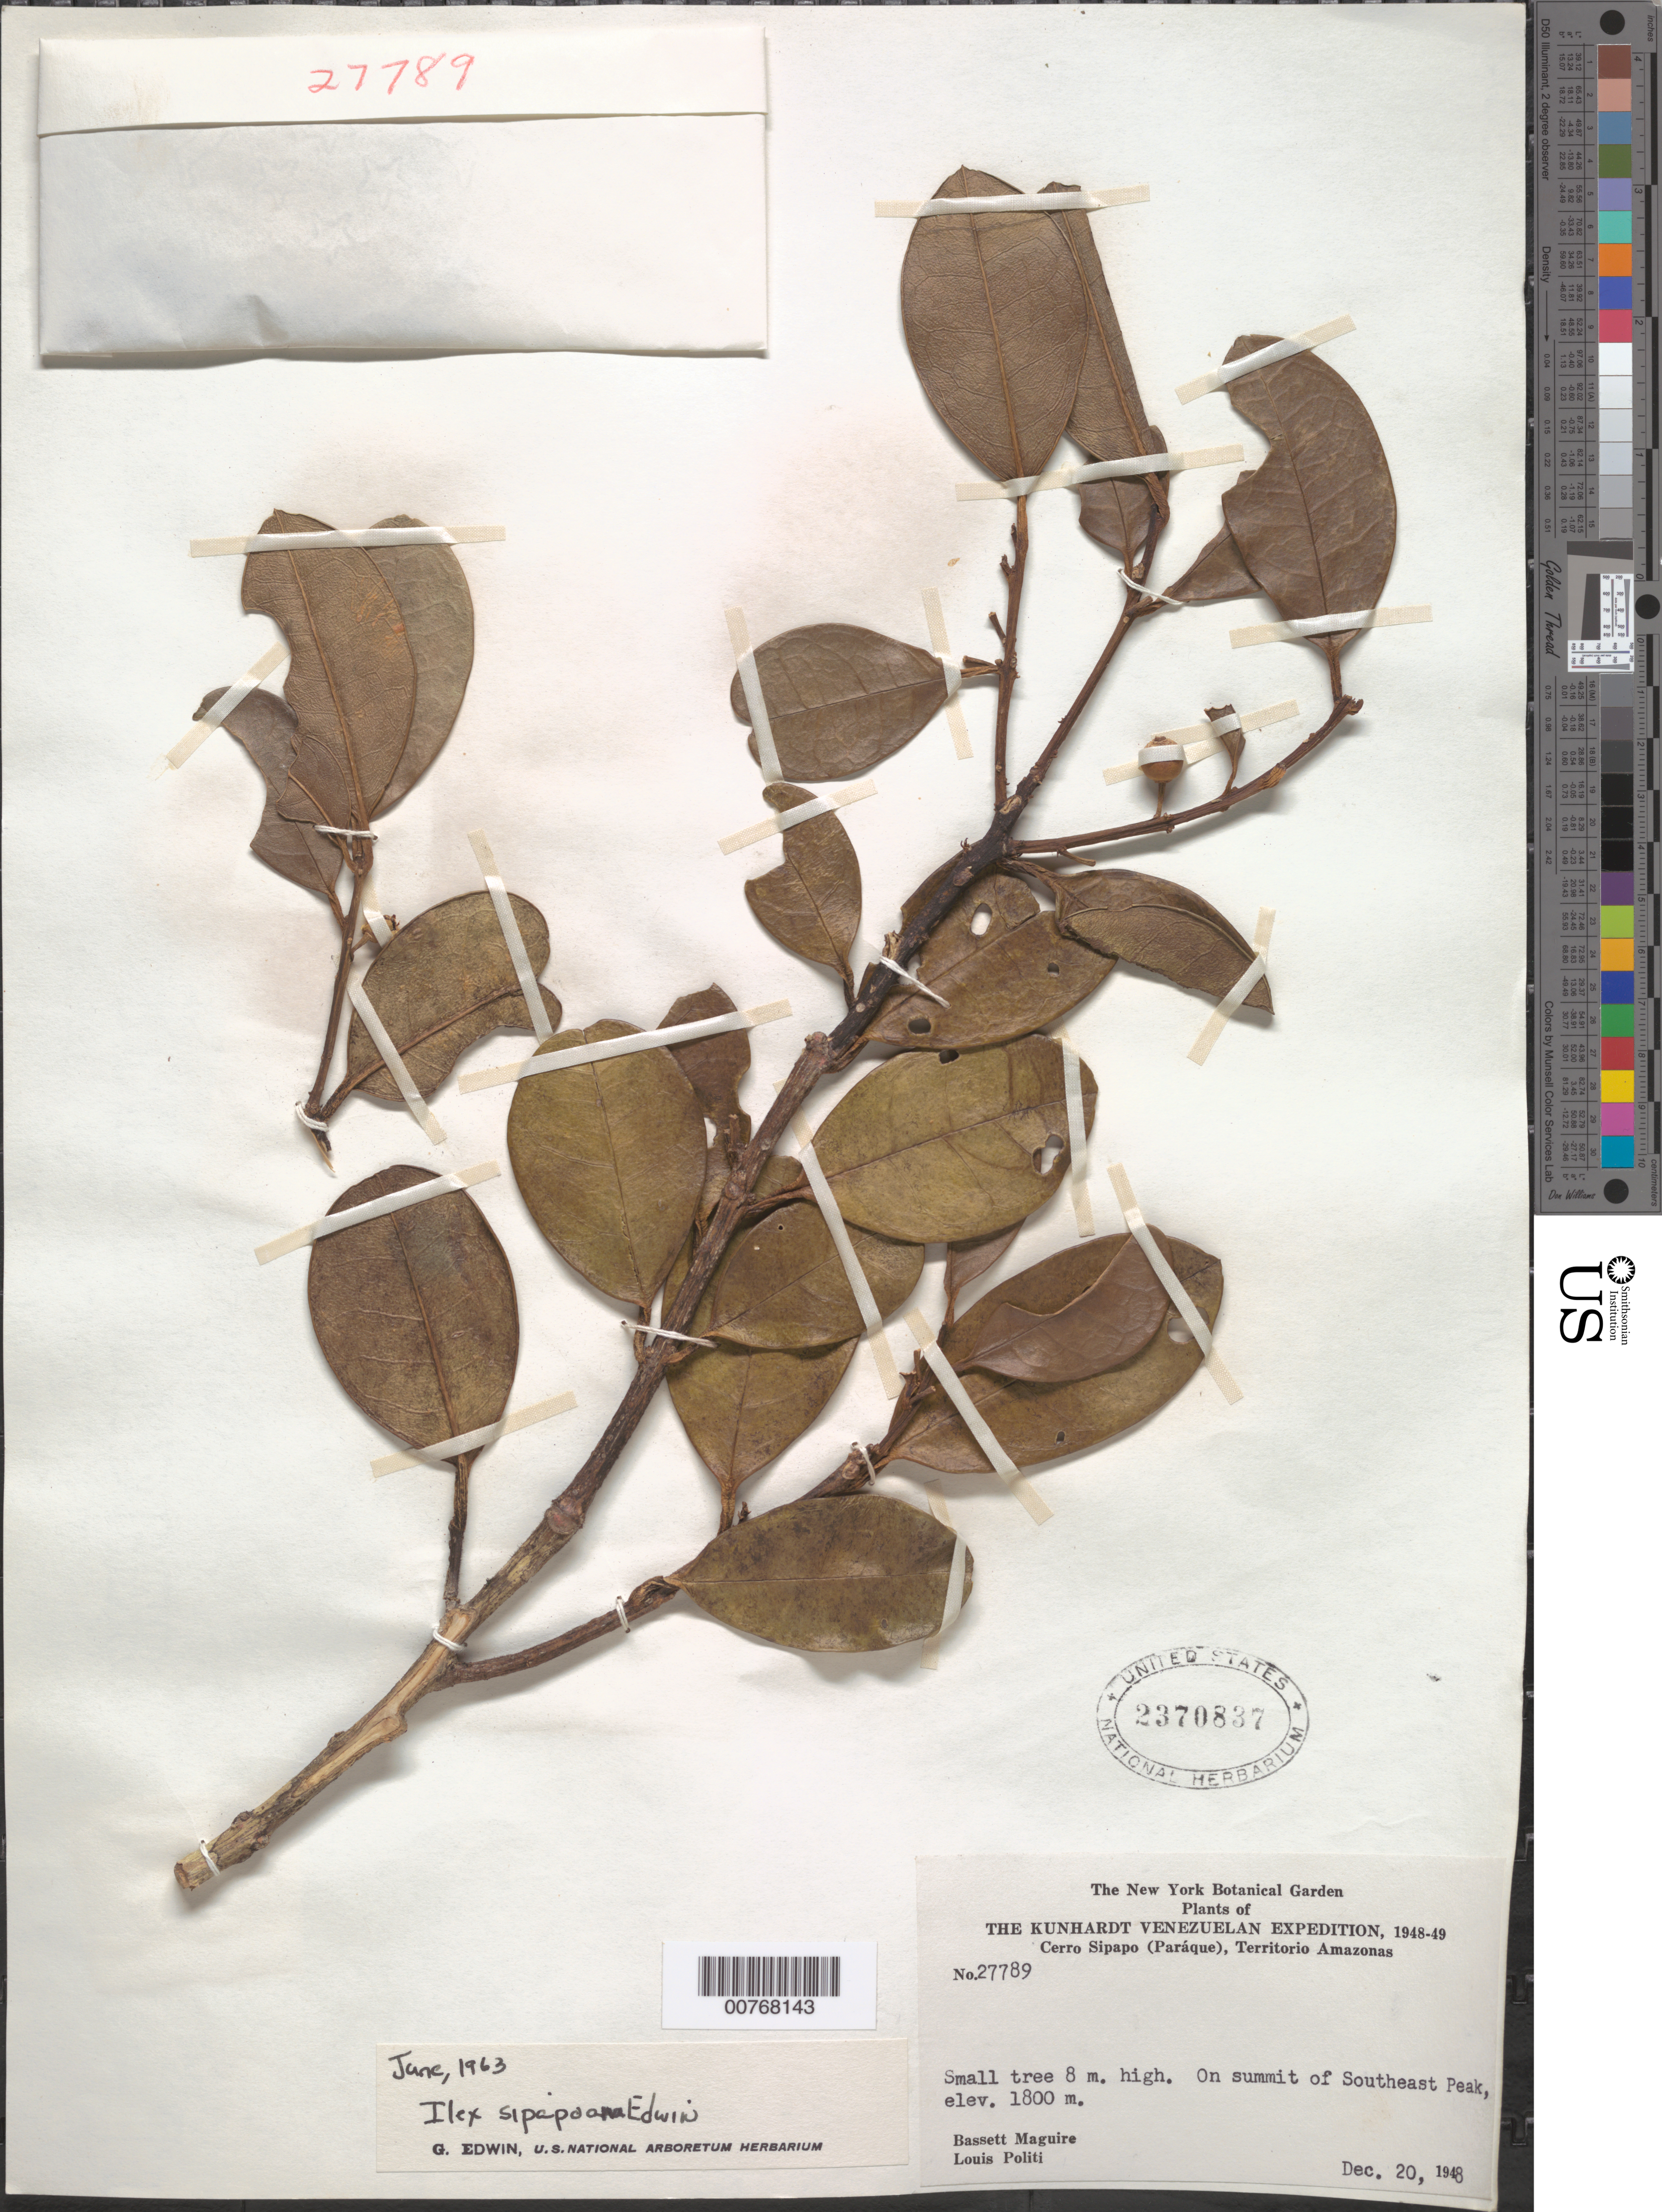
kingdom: Plantae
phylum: Tracheophyta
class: Magnoliopsida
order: Aquifoliales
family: Aquifoliaceae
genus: Ilex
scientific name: Ilex sipapoana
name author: Edwin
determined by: Edwin, G.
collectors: B. Maguire & L. Politi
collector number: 27789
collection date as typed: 20-Dec-48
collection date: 1948-12-20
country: Venezuela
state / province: Amazonas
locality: Cerro Sipapo (Paráque), summit SE peak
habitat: Summit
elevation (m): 1676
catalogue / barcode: US 2370837